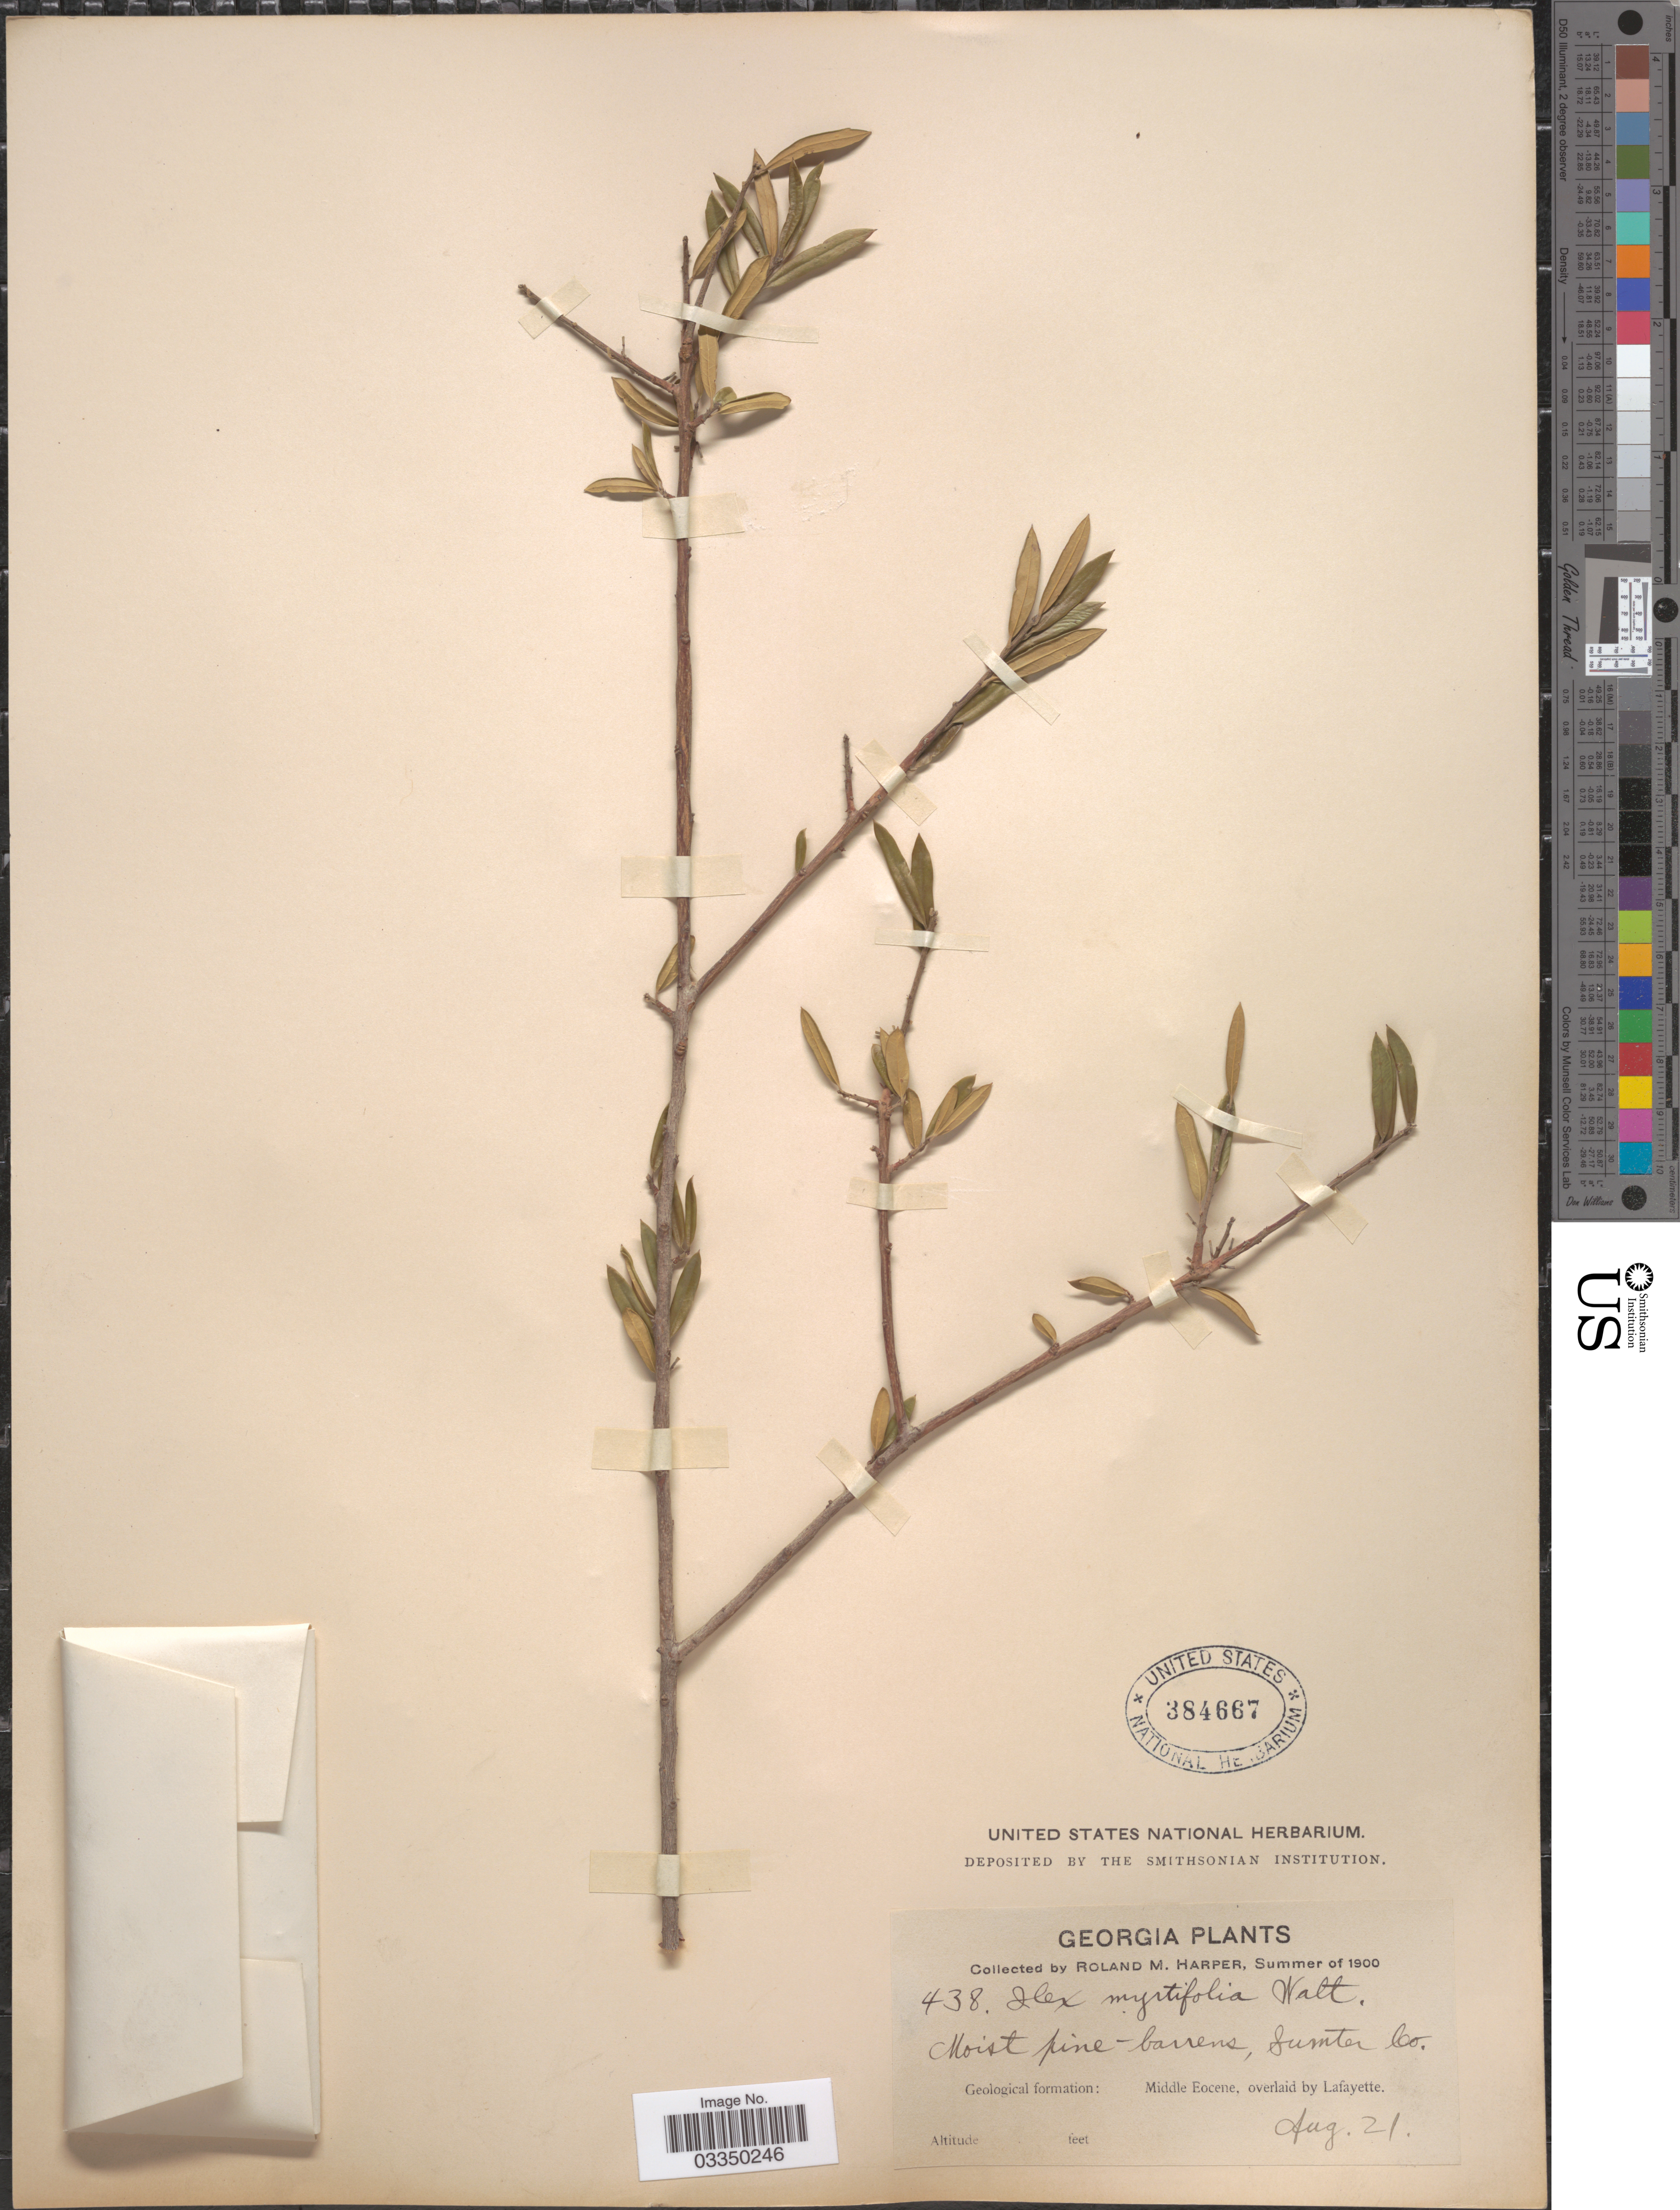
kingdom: Plantae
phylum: Tracheophyta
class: Magnoliopsida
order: Aquifoliales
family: Aquifoliaceae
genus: Ilex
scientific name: Ilex myrtifolia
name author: Walter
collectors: R. M. Harper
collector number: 438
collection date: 1900-08-21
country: United States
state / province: Georgia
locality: Moist pine-barrens, Sumter Co. Geological formation: Middle Eocene, overlaid by Lafayette.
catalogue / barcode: US 384667